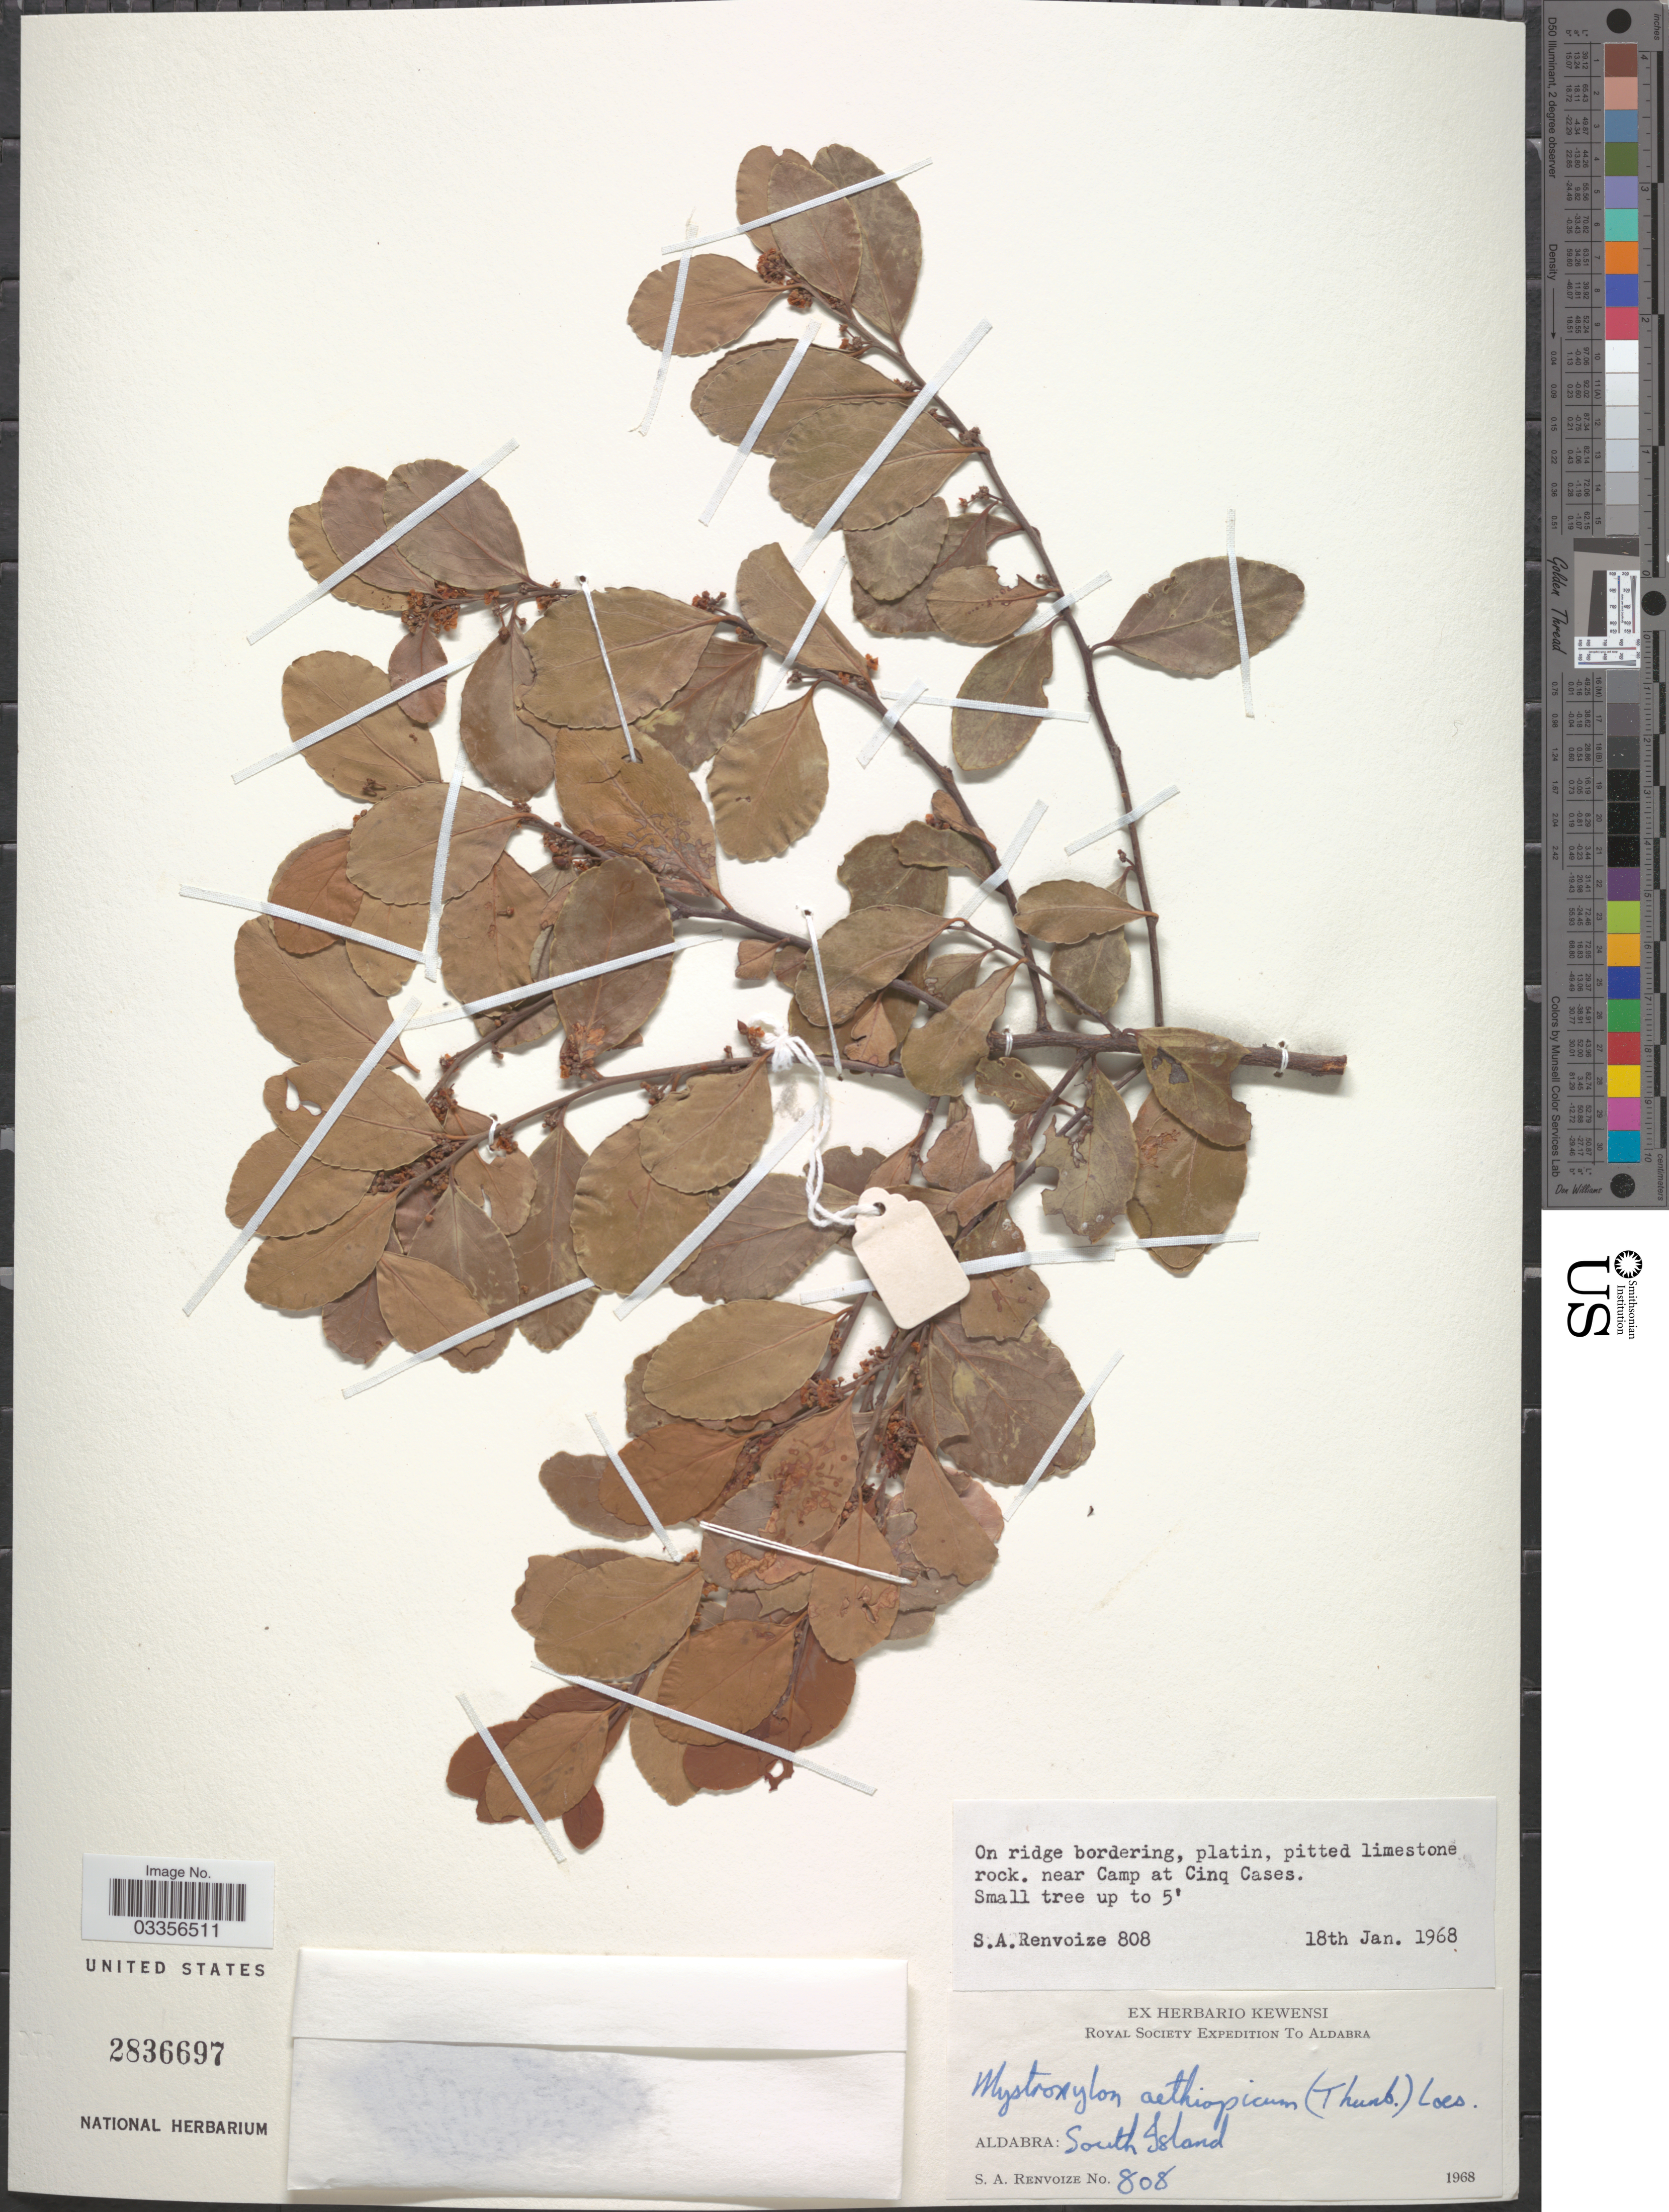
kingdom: Plantae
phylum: Tracheophyta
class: Magnoliopsida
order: Celastrales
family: Celastraceae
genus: Mystroxylon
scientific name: Mystroxylon aethiopicum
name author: (Thunb.) Loes.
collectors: S. A. Renvoize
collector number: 808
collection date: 1968-01-18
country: Seychelles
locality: Near Camp at Cinq Cases, Aldabra: South Island.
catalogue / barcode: US 2836697